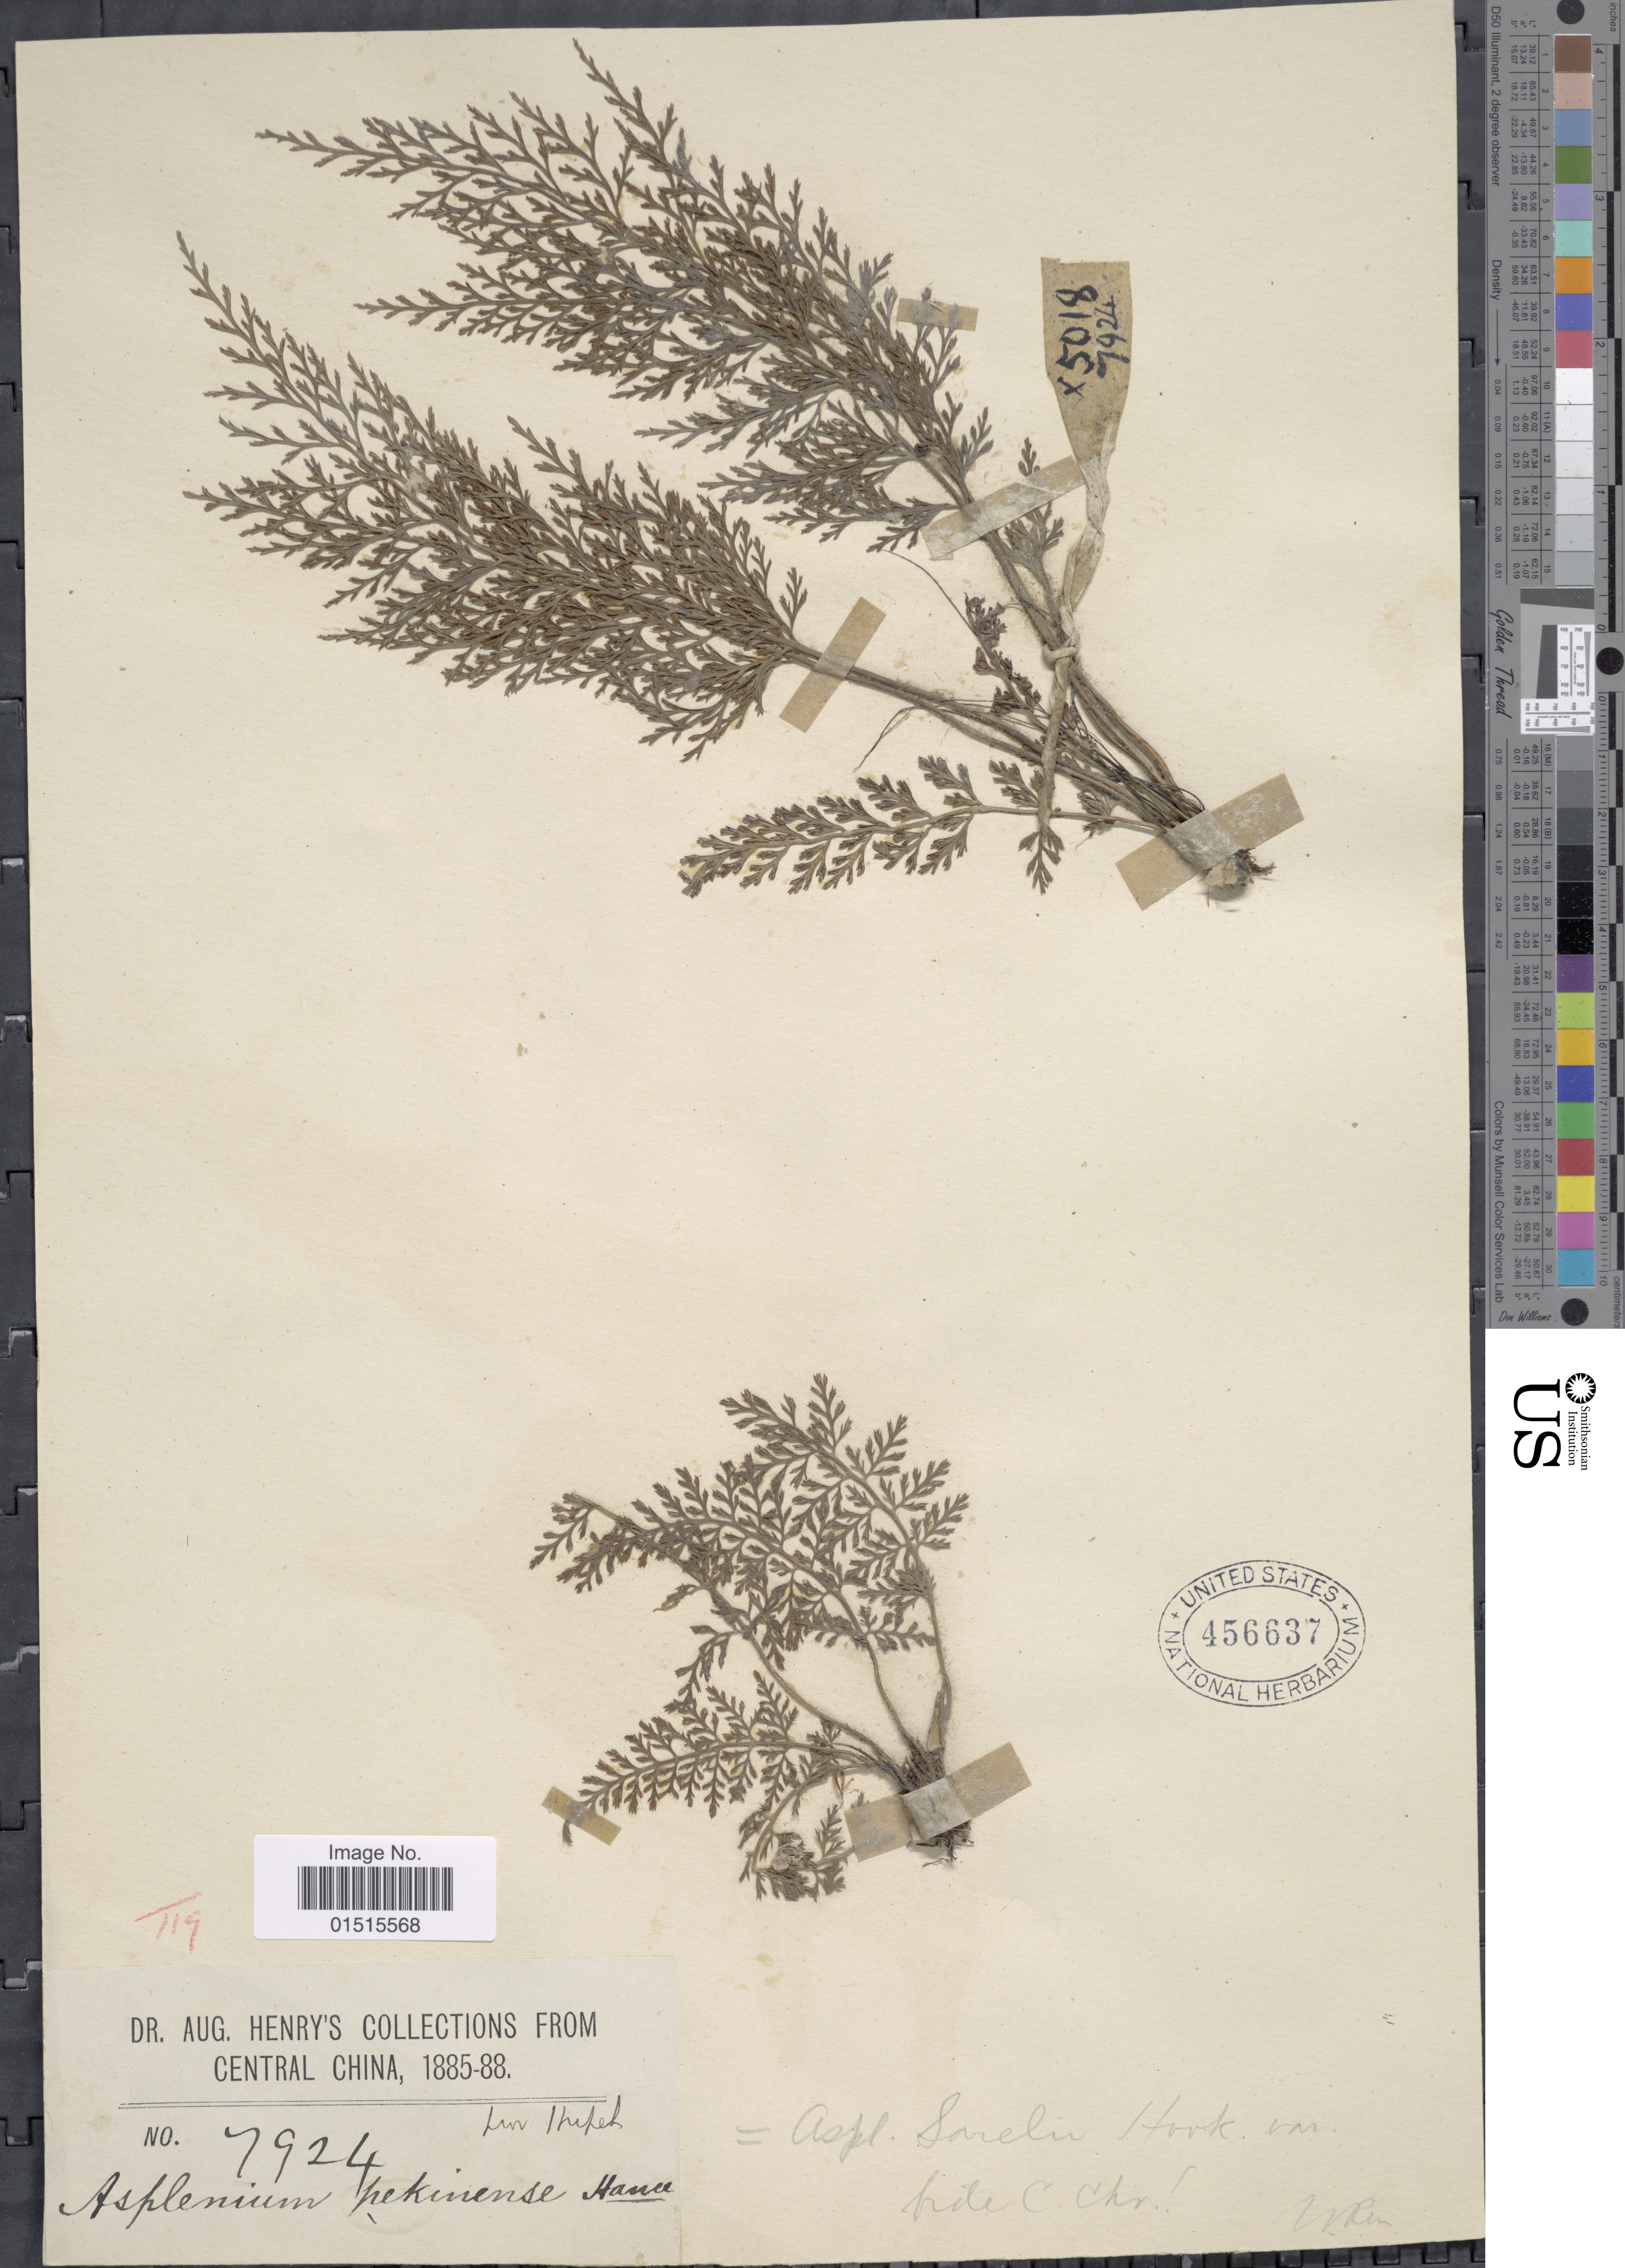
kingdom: Plantae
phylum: Tracheophyta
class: Polypodiopsida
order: Polypodiales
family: Aspleniaceae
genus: Asplenium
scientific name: Asplenium sarelii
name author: Hook.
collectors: A. Henry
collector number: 7924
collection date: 1885/1888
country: China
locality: Central China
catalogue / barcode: US 456637